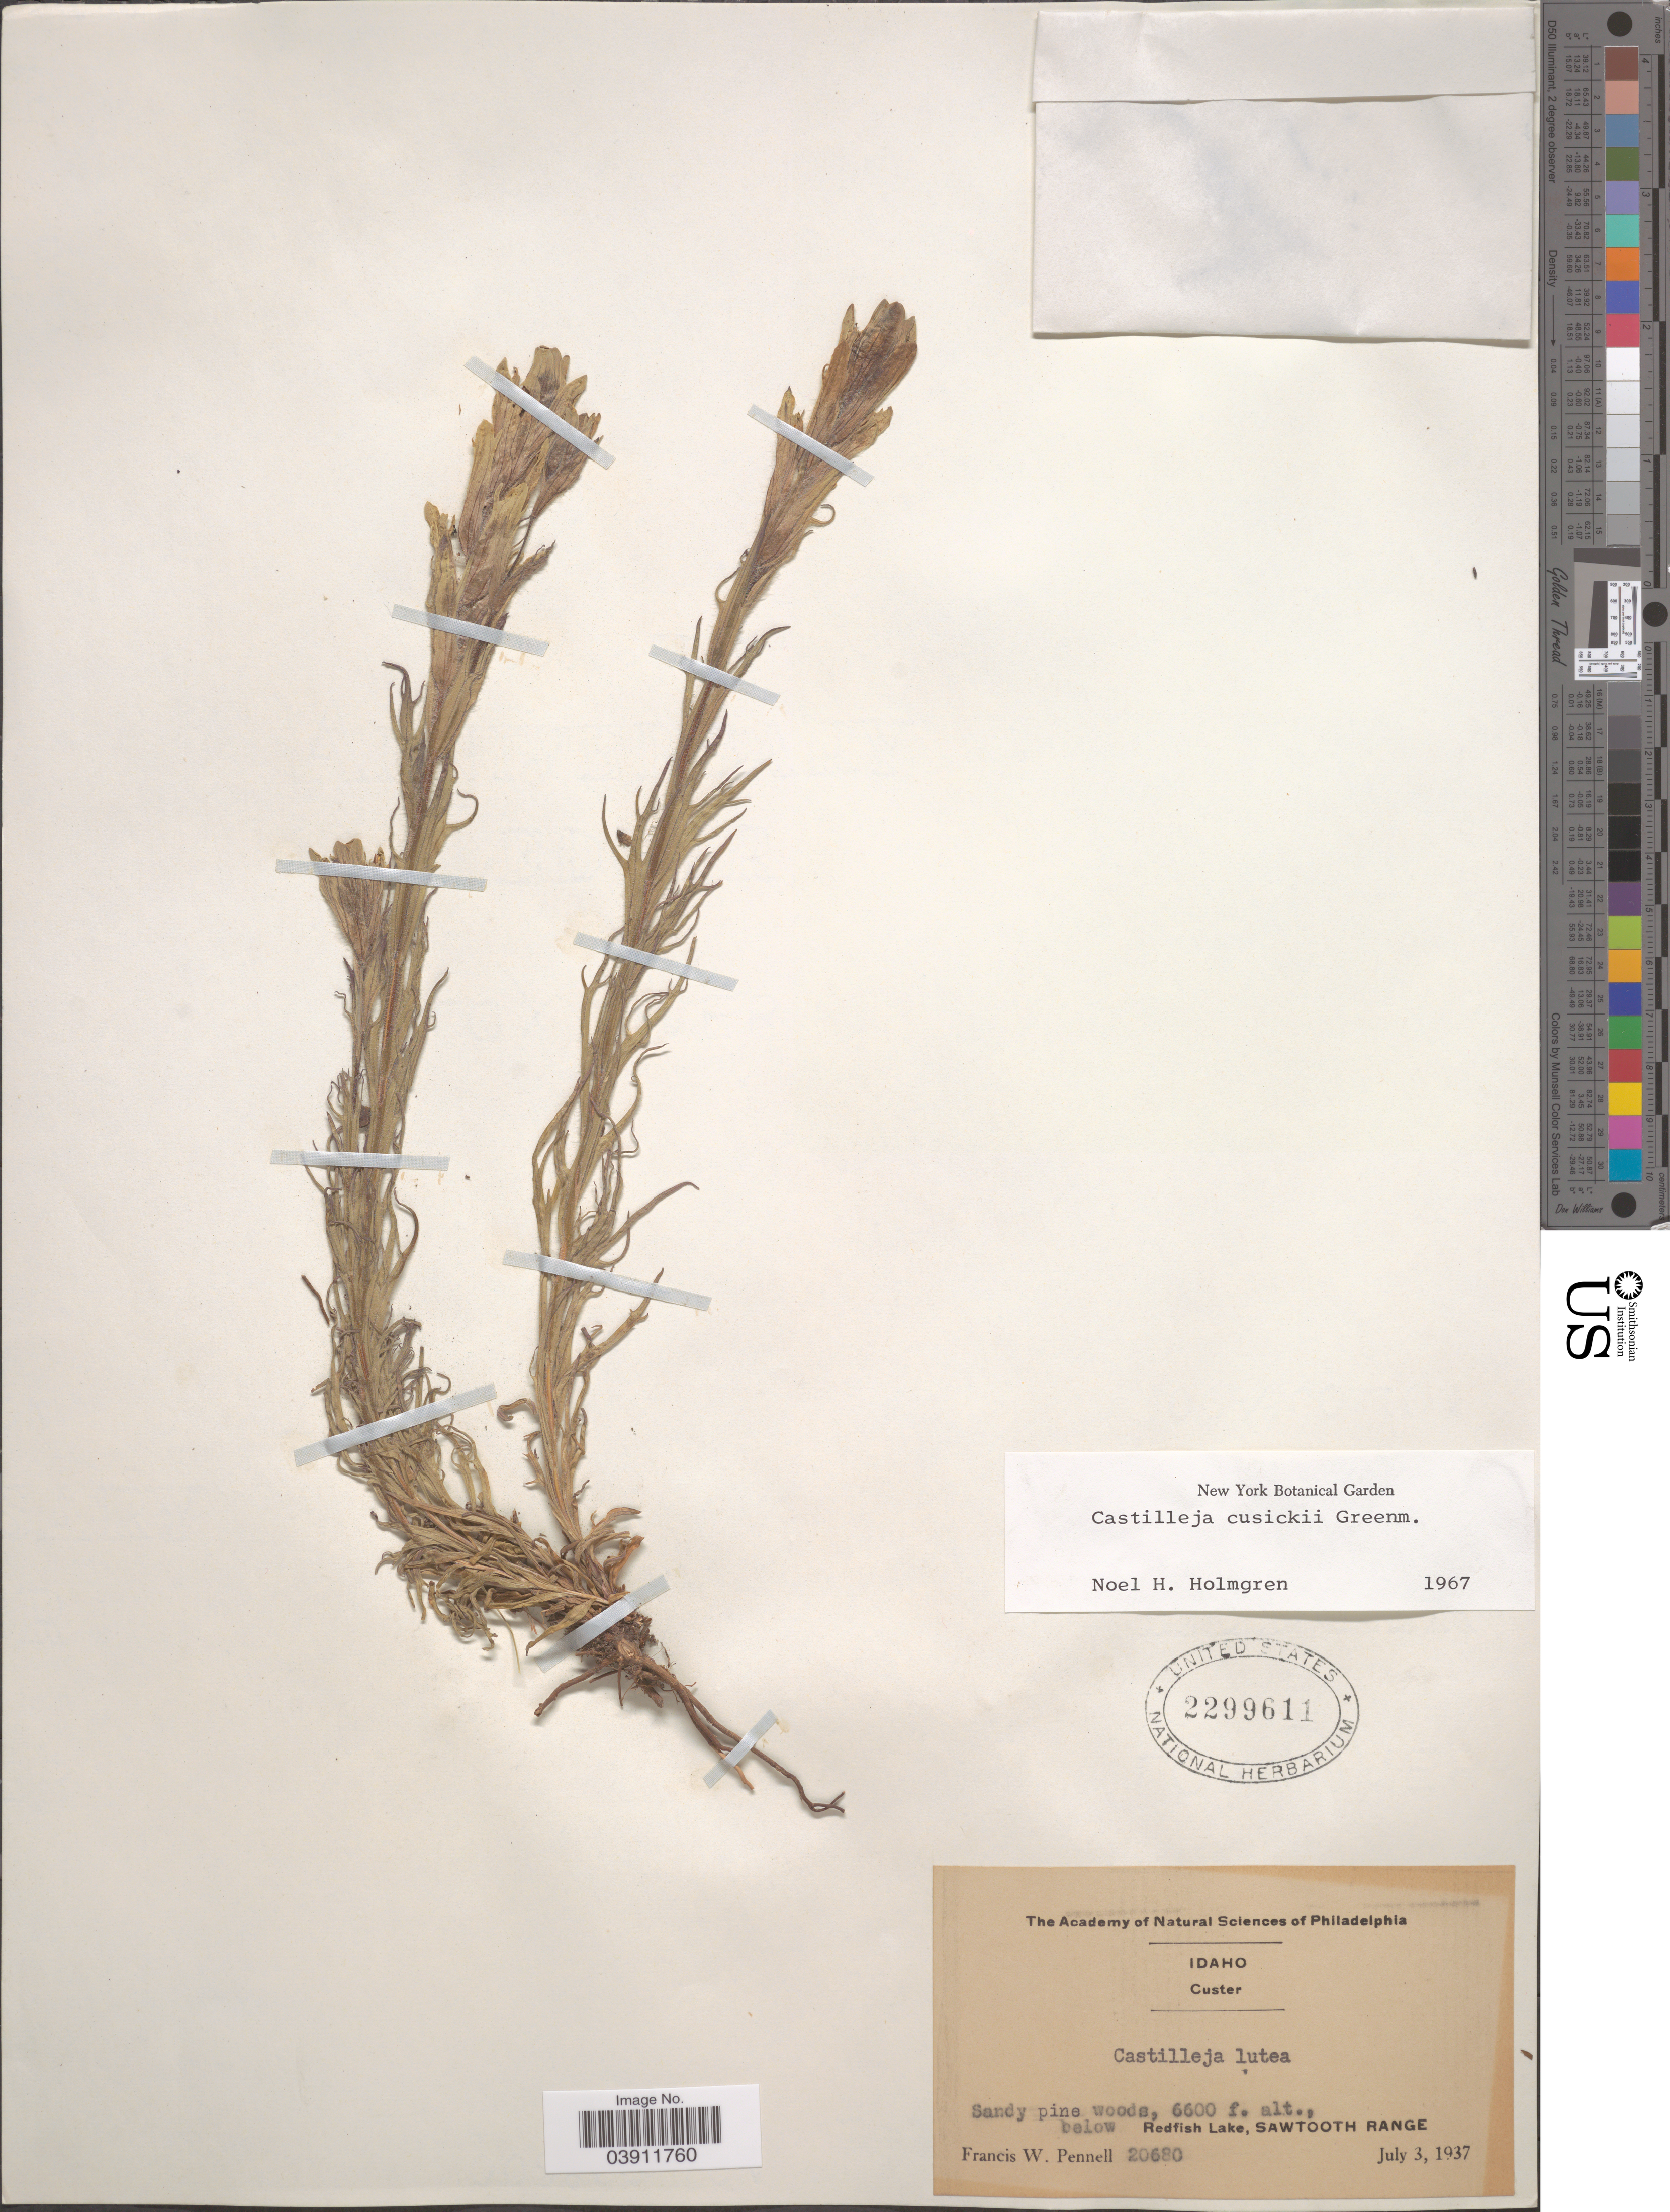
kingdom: Plantae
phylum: Tracheophyta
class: Magnoliopsida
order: Lamiales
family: Orobanchaceae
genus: Castilleja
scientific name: Castilleja cusickii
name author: Greenm.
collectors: F. W. Pennell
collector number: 20680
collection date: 1937-07-03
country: United States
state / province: Idaho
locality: Custer. Below Redfish Lake, Sawtooth Range.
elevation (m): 2012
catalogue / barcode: US 2299611